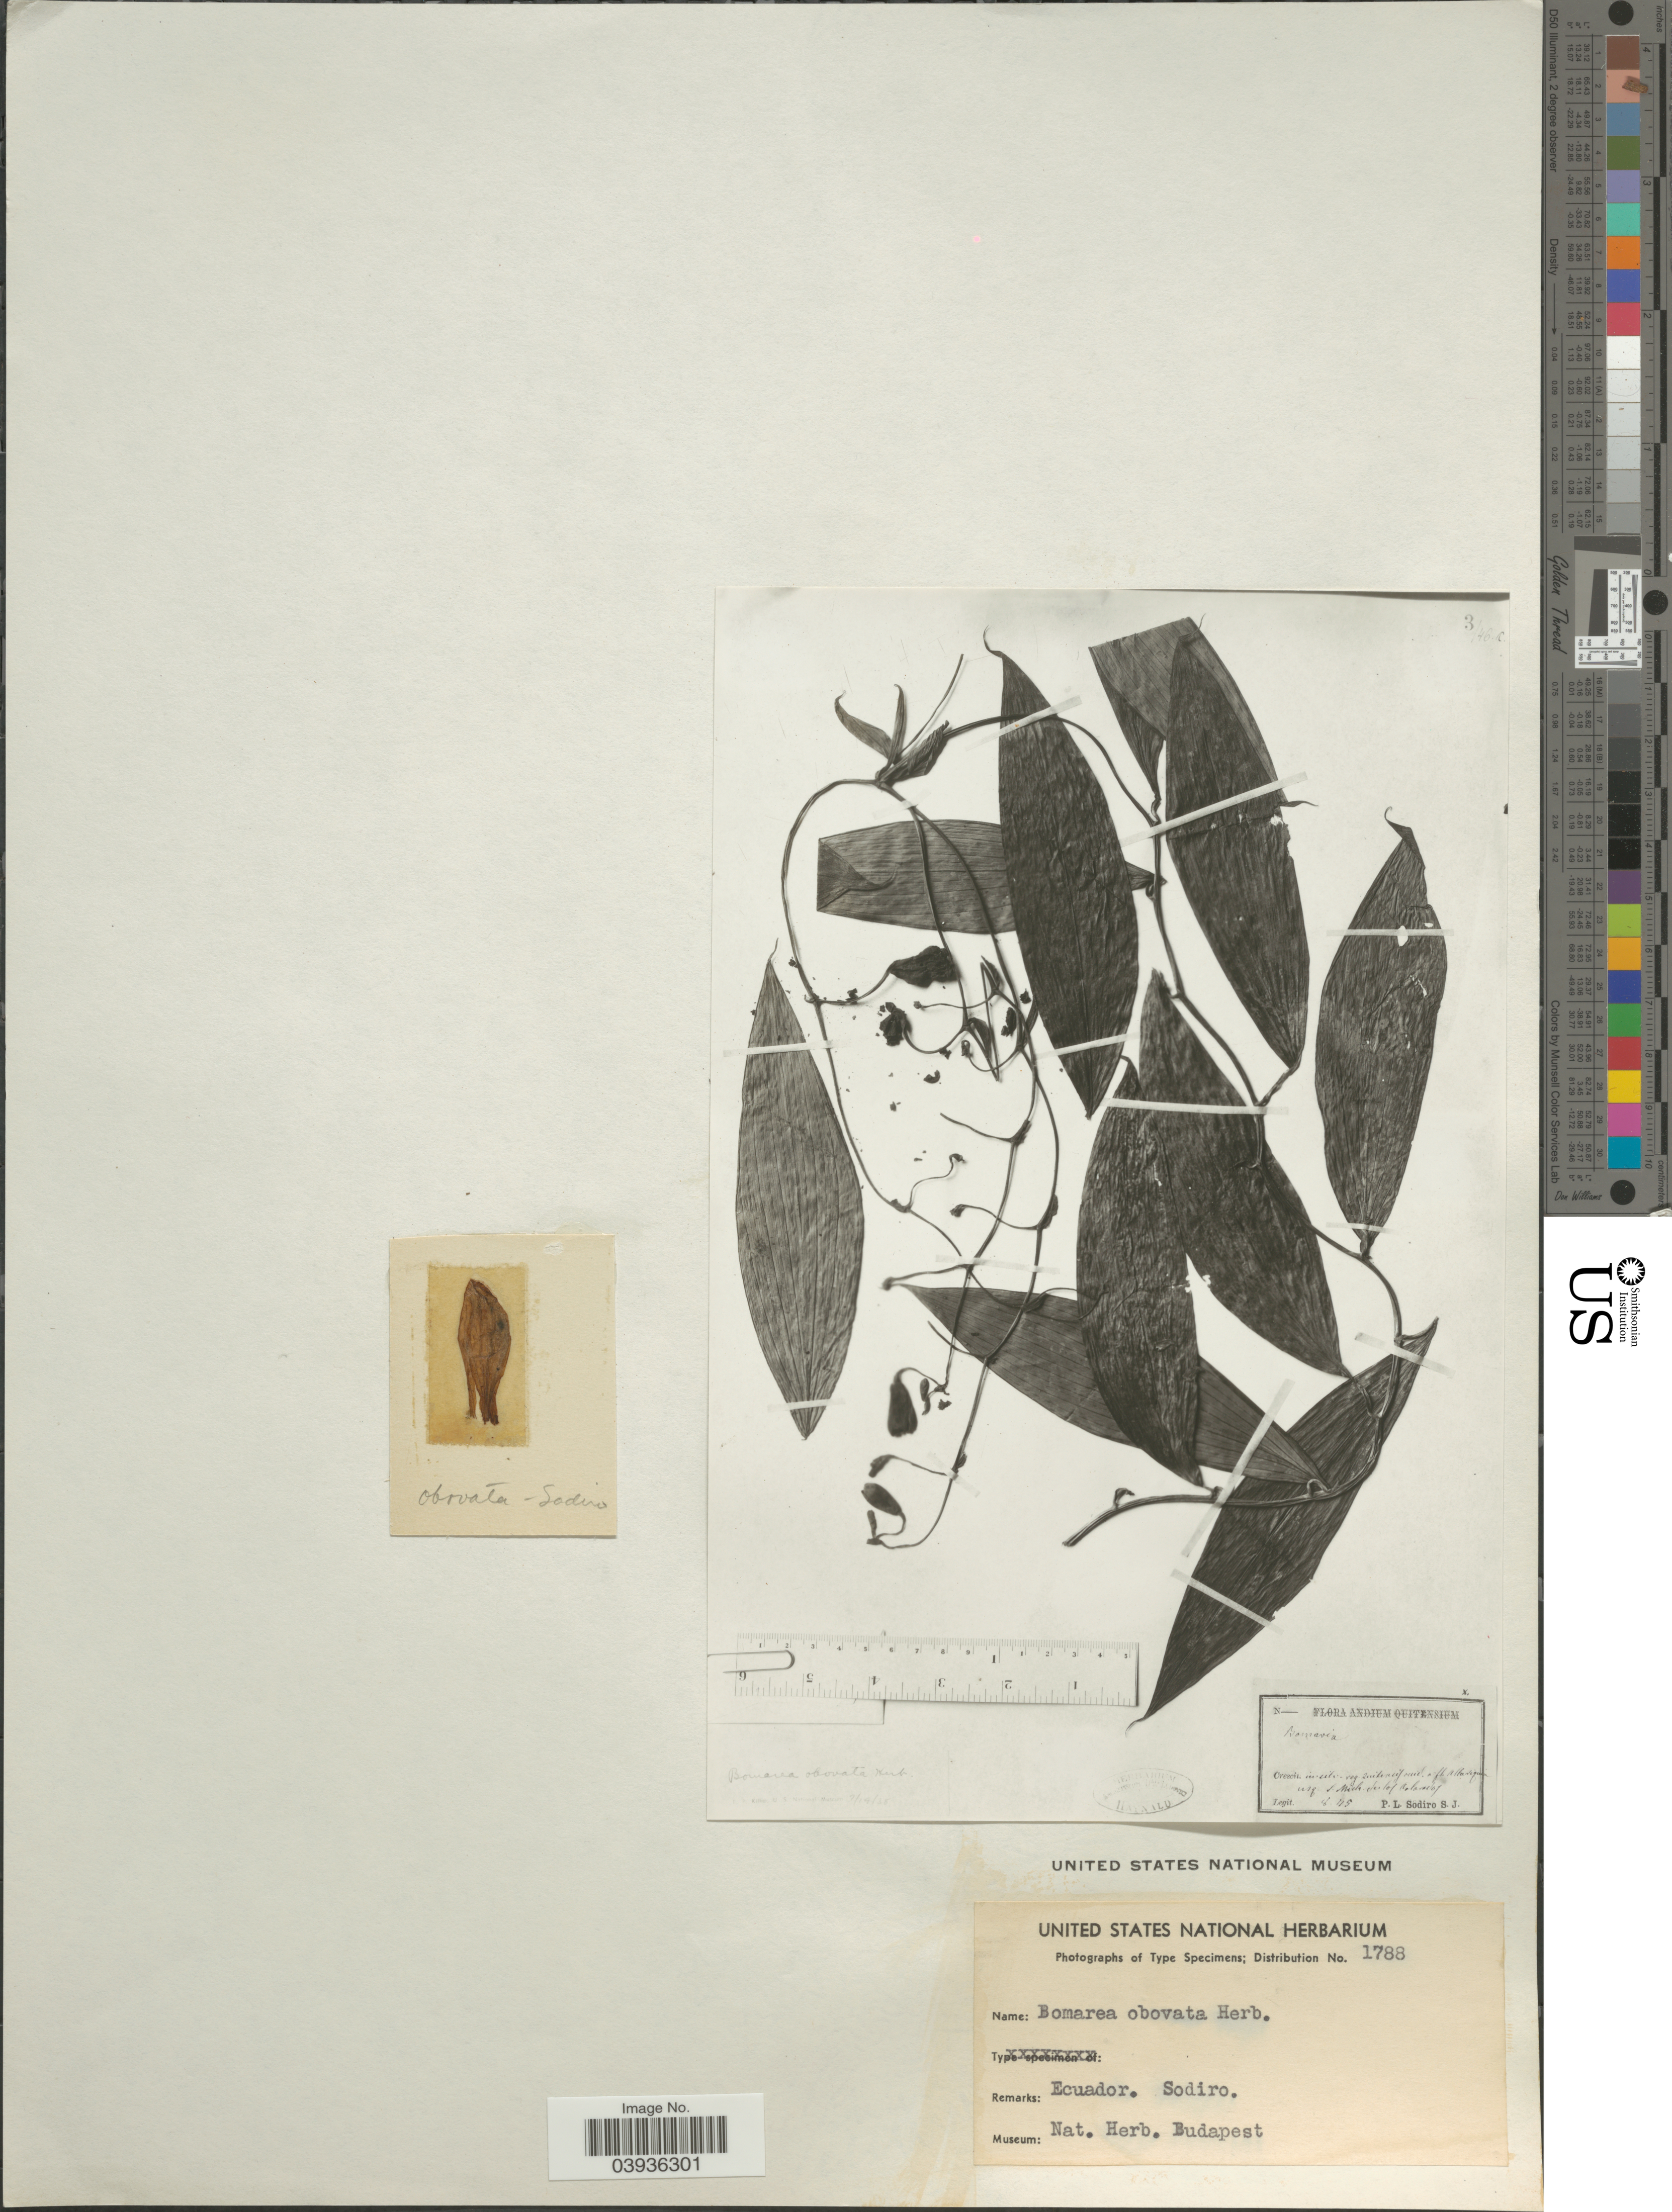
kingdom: Plantae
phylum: Tracheophyta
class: Liliopsida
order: Liliales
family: Alstroemeriaceae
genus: Bomarea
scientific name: Bomarea obovata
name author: Herb.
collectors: P. Sodiro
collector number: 1788?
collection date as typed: Transcribed d/m/y: /8/75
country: Ecuador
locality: In silv reg [illegible text].